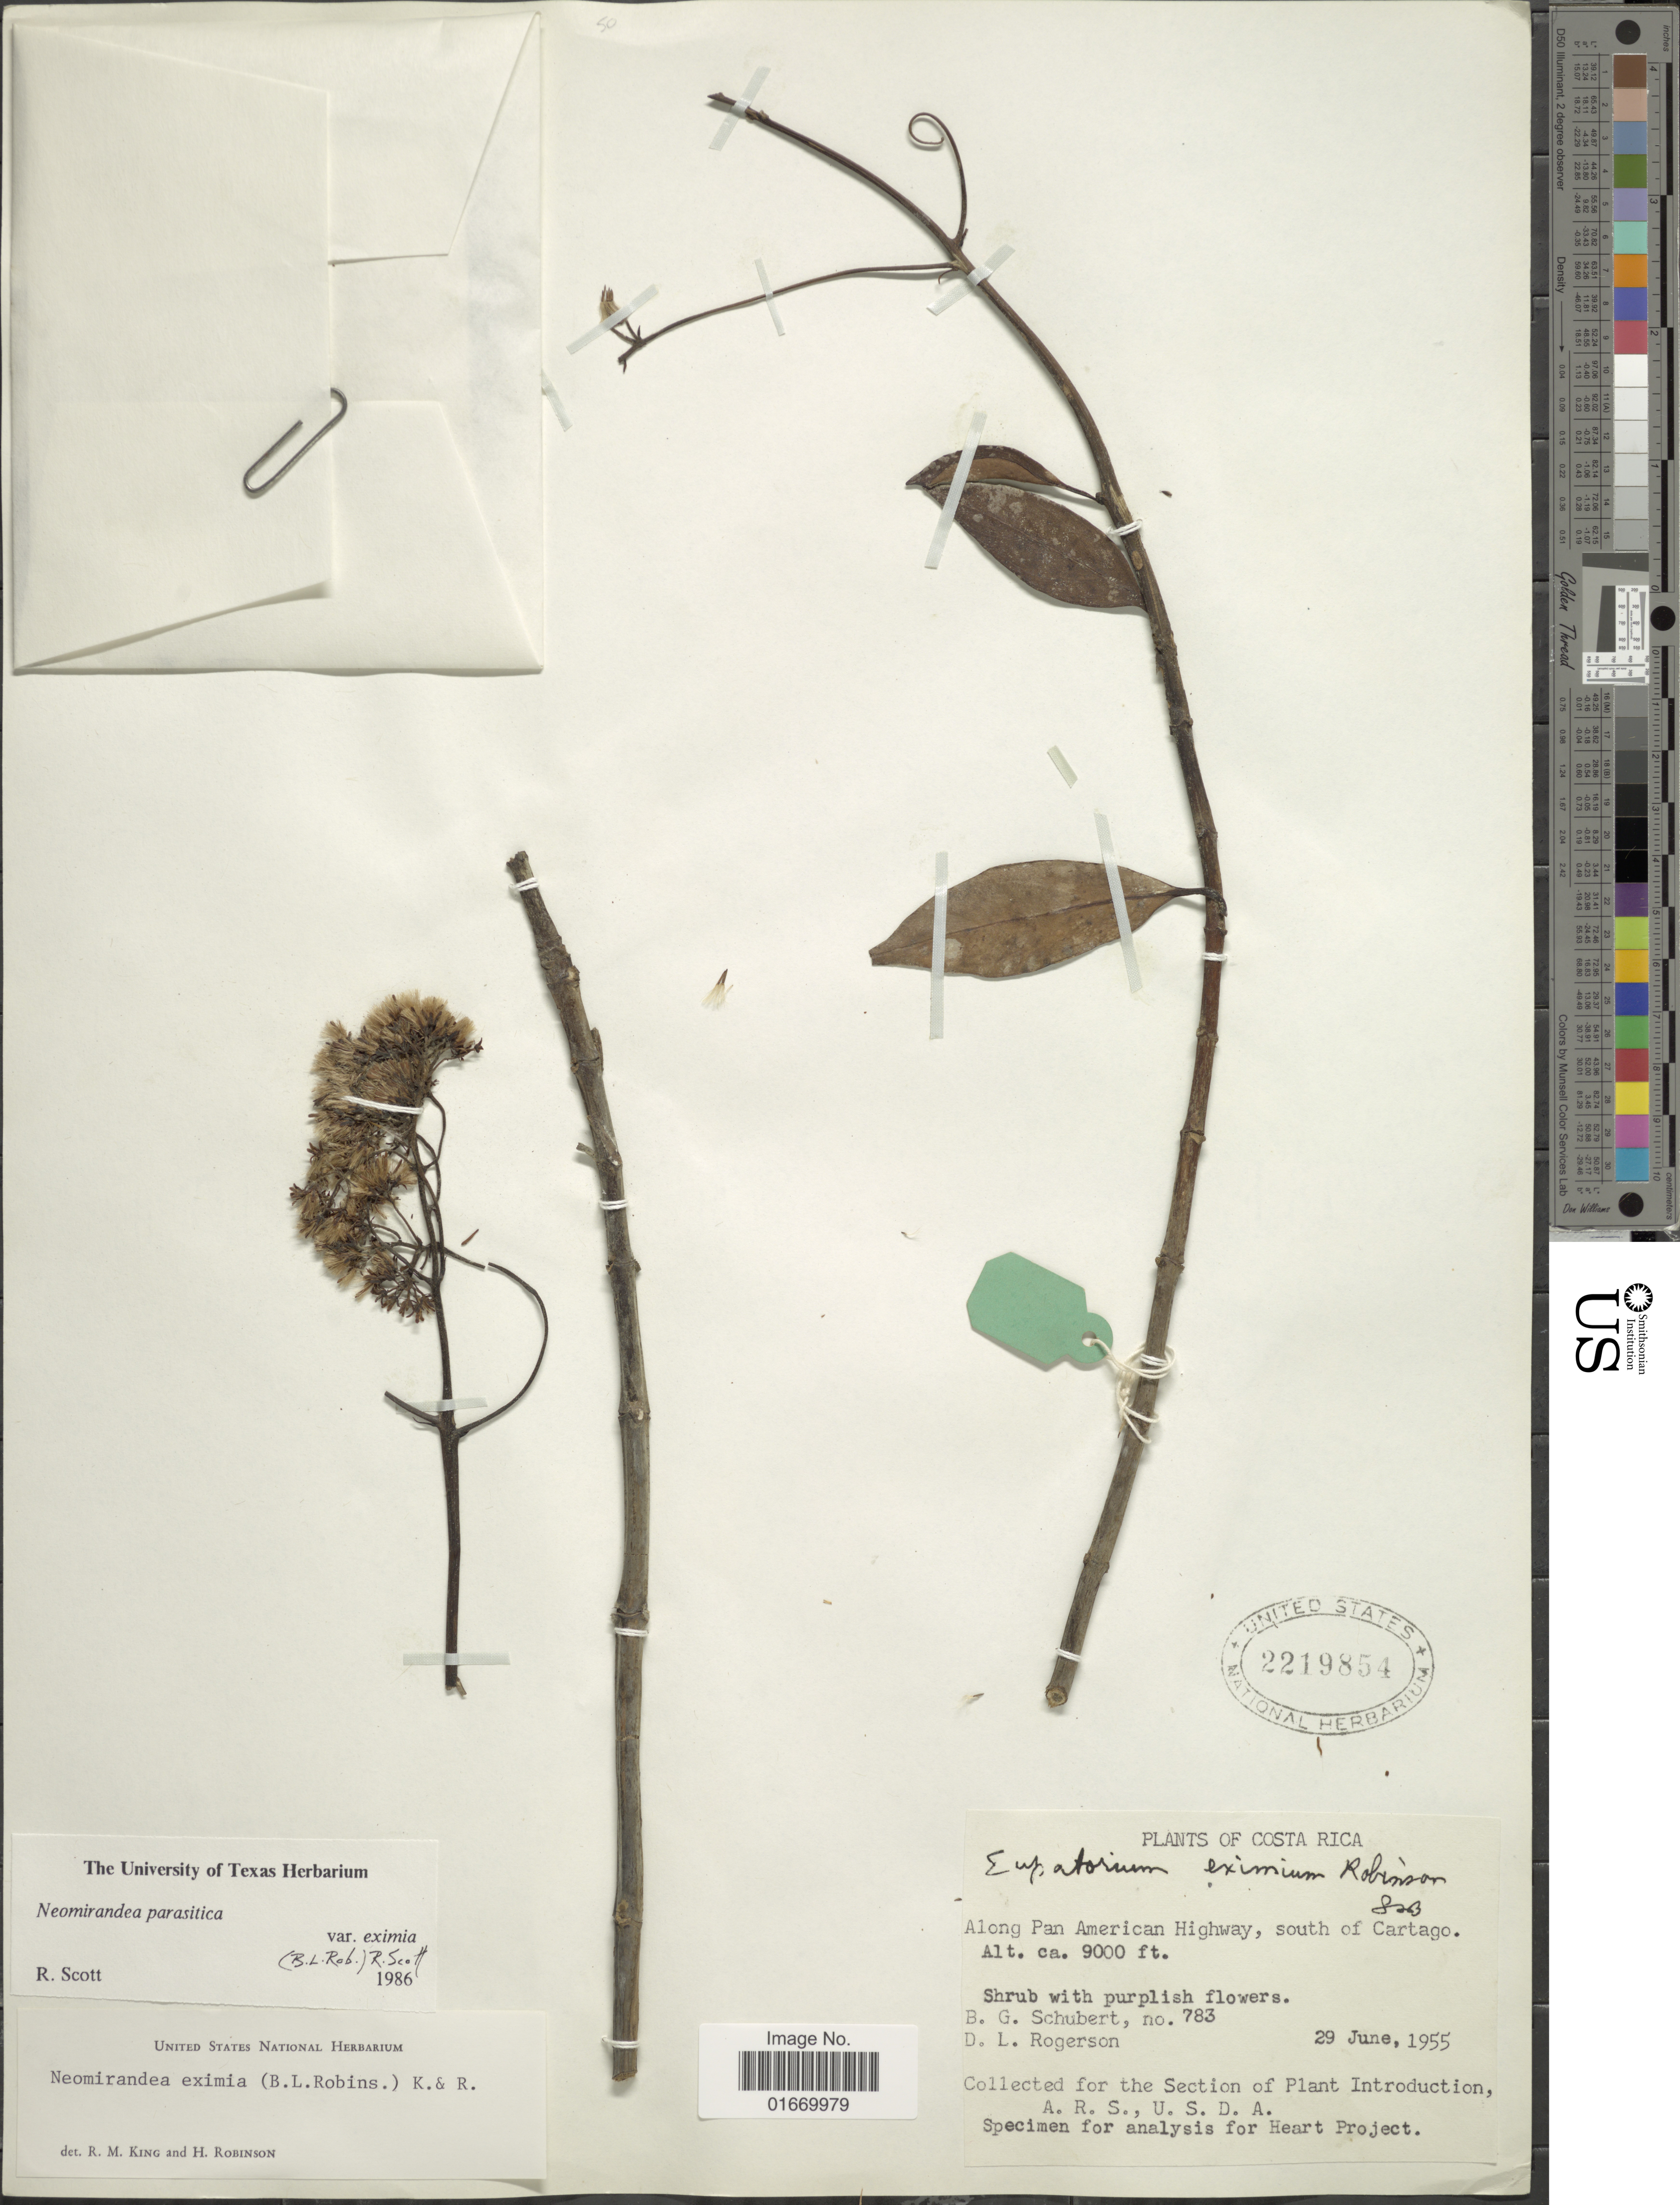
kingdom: Plantae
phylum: Tracheophyta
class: Magnoliopsida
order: Asterales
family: Asteraceae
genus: Neomirandea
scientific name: Neomirandea eximia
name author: (B.L. Rob.) R.M. King & H. Rob.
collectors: B. Schubert & D. Rogerson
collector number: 783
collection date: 1955-06-29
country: Costa Rica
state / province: Cartago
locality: Along Pan American Highway, south of Cartago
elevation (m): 2743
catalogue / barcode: US 2219854